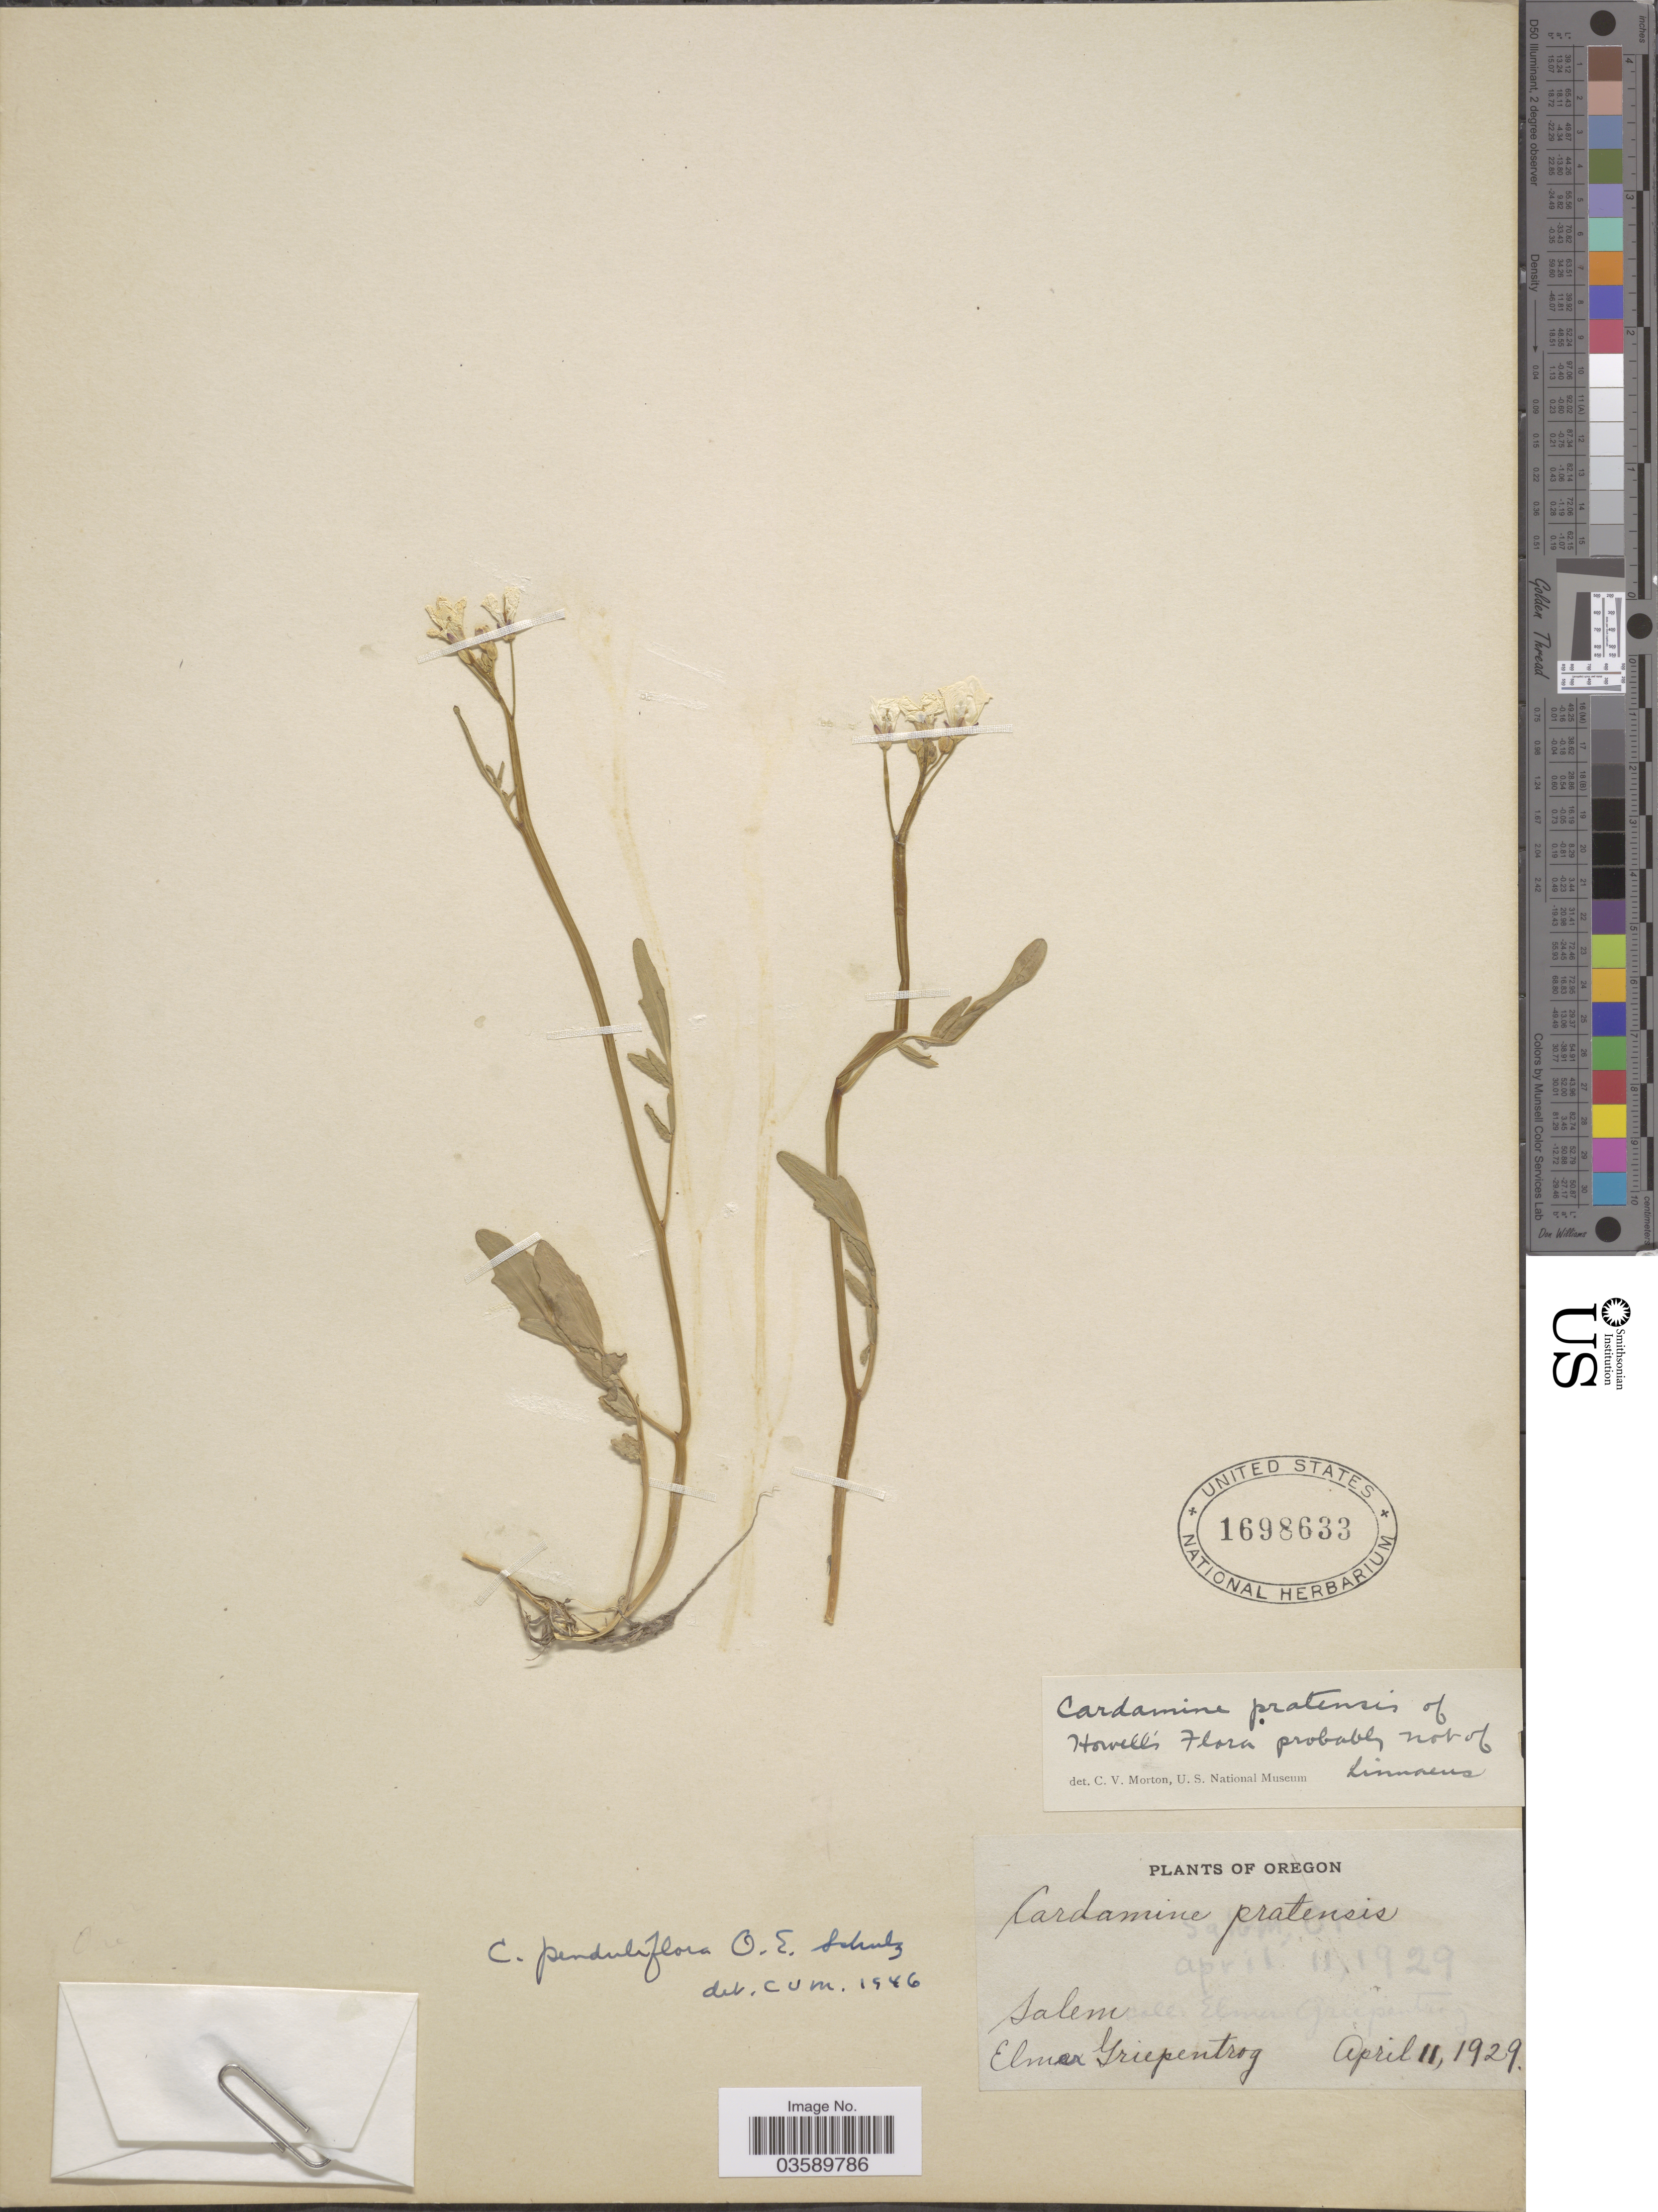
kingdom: Plantae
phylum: Tracheophyta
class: Magnoliopsida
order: Brassicales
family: Brassicaceae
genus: Cardamine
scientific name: Cardamine penduliflora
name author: O.E. Schulz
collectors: E. Griepentrog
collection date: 1929-04-11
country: United States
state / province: Oregon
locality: Salem.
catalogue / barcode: US 1698633